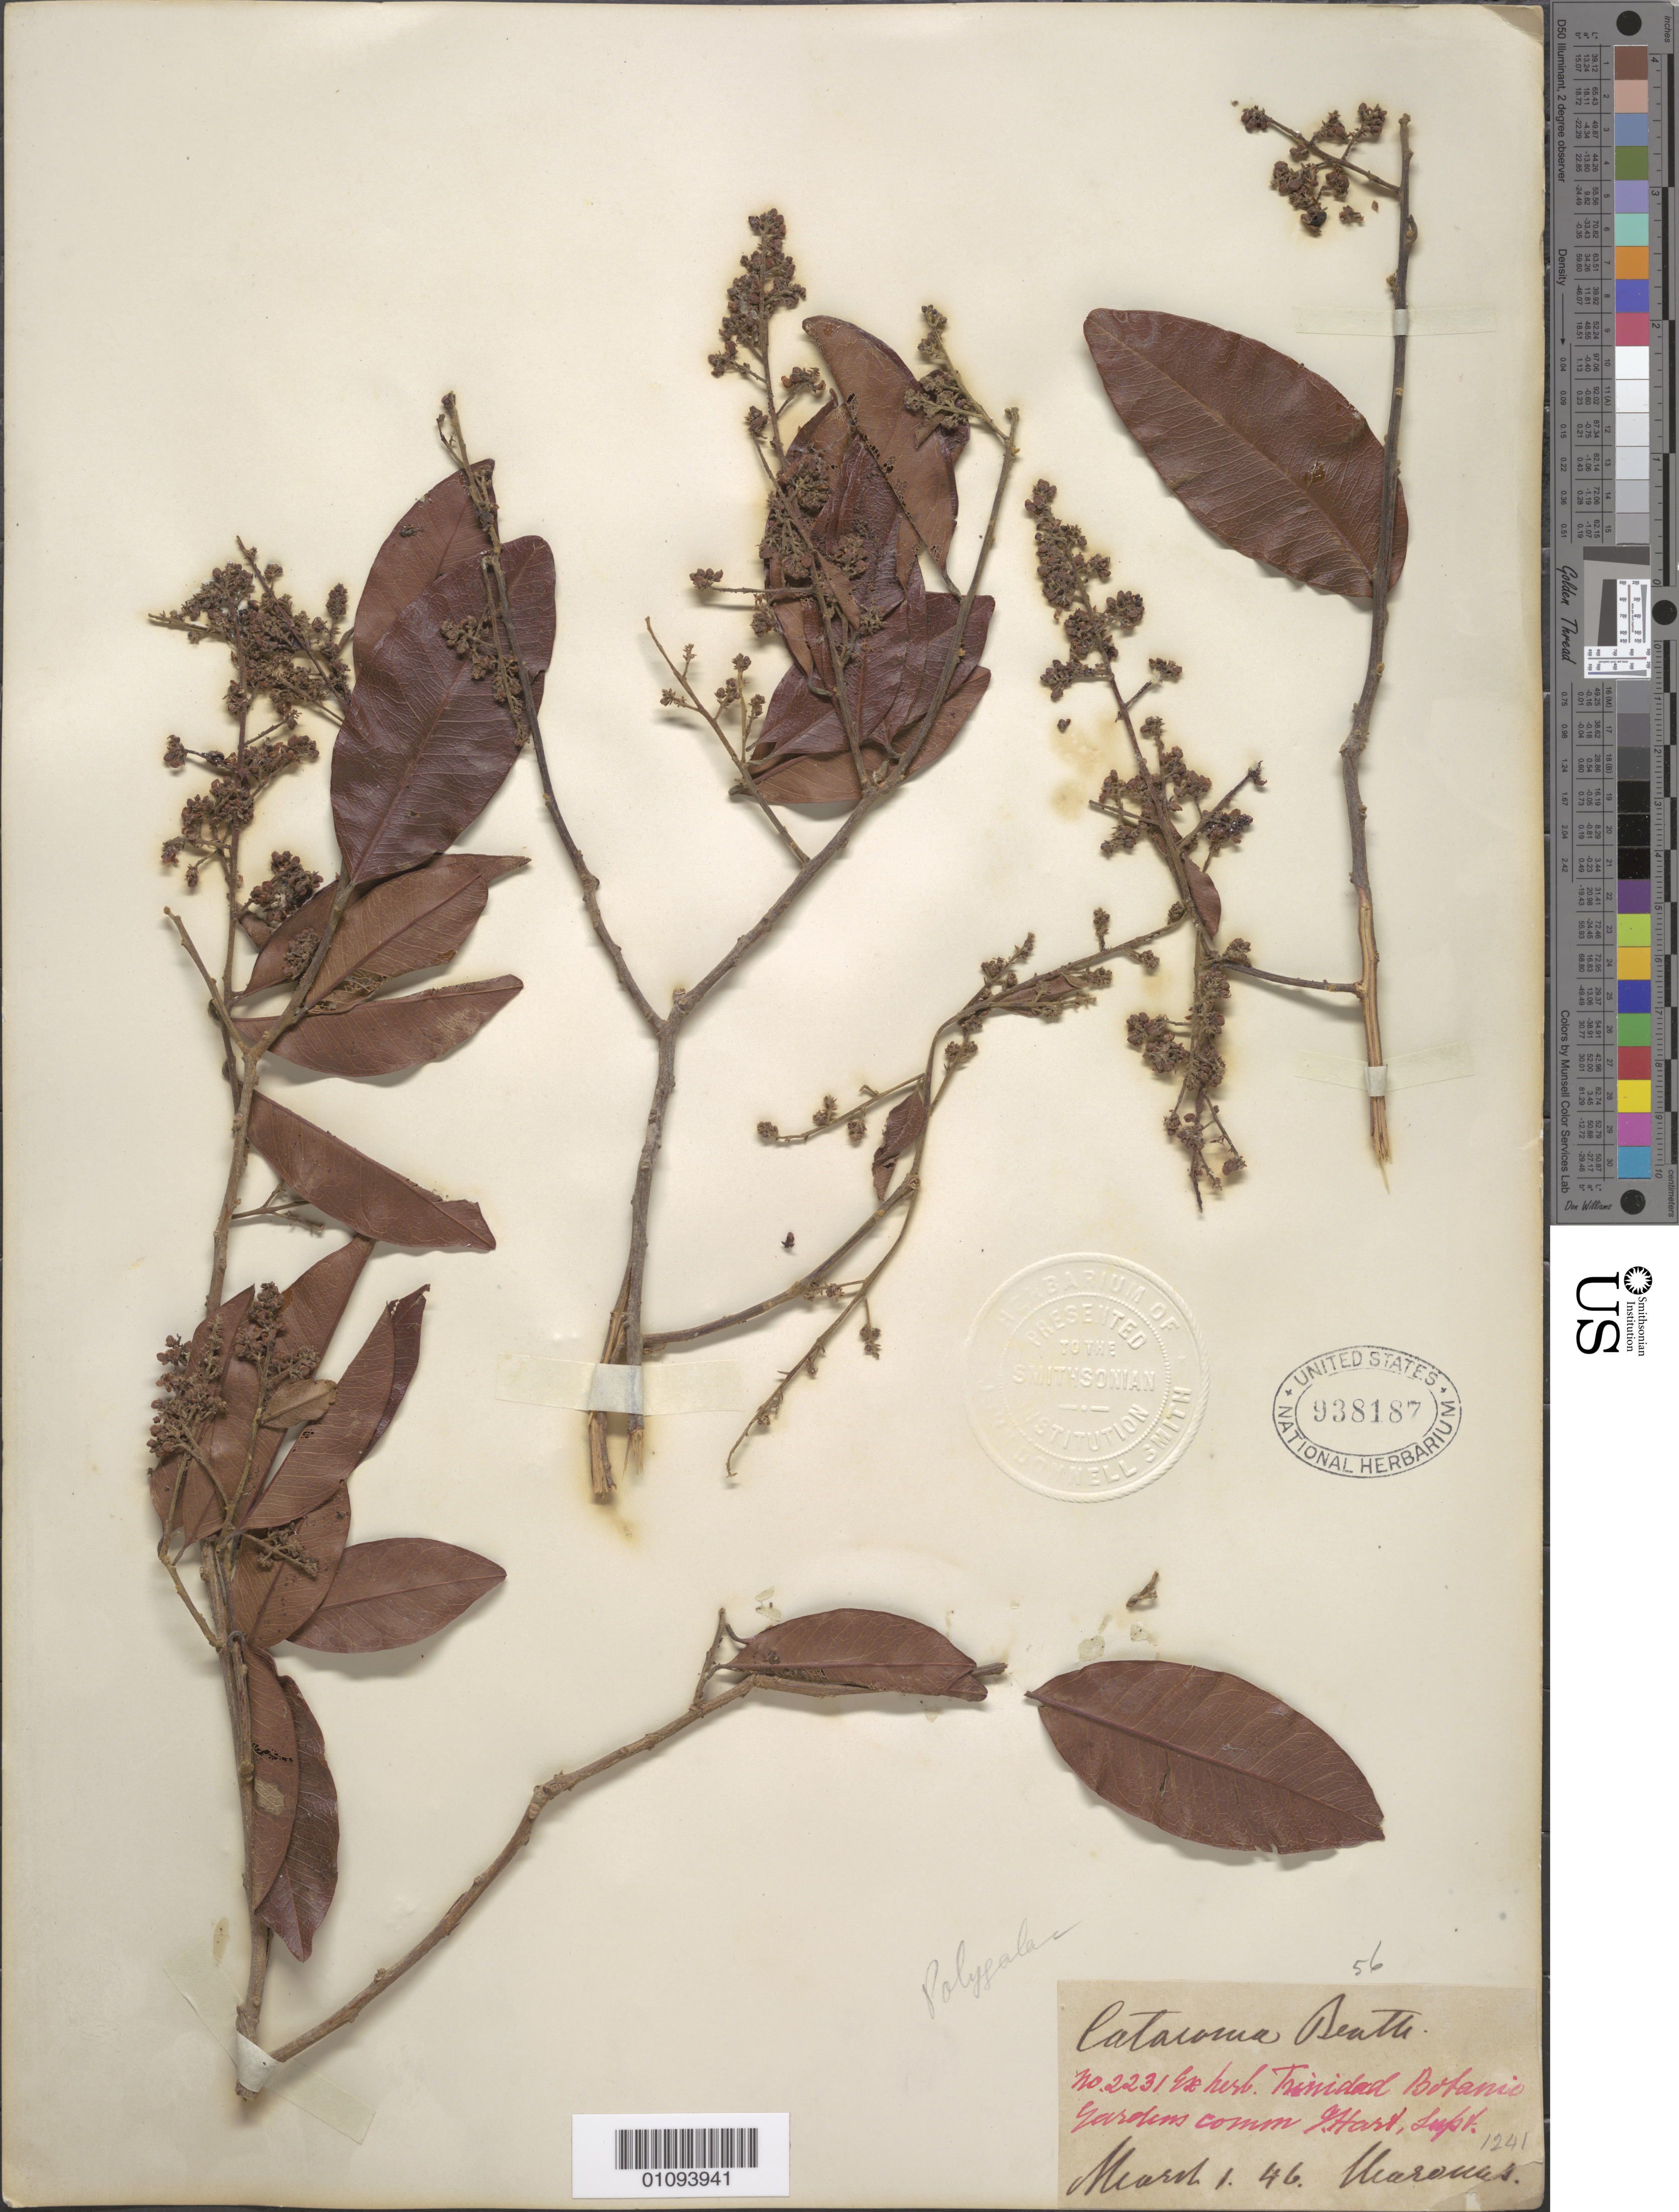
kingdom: Plantae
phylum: Tracheophyta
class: Magnoliopsida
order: Fabales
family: Polygalaceae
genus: Bredemeyera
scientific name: Bredemeyera lucida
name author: (Benth.) Klotzsch ex Hassk.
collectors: ex herb. Bot. Gard. Trinidad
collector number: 2231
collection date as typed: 01 Mar 1846 or 01 Mar 1946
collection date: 1846-03-01 or 1946-03-01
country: Trinidad and Tobago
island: Trinidad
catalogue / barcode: US 938187